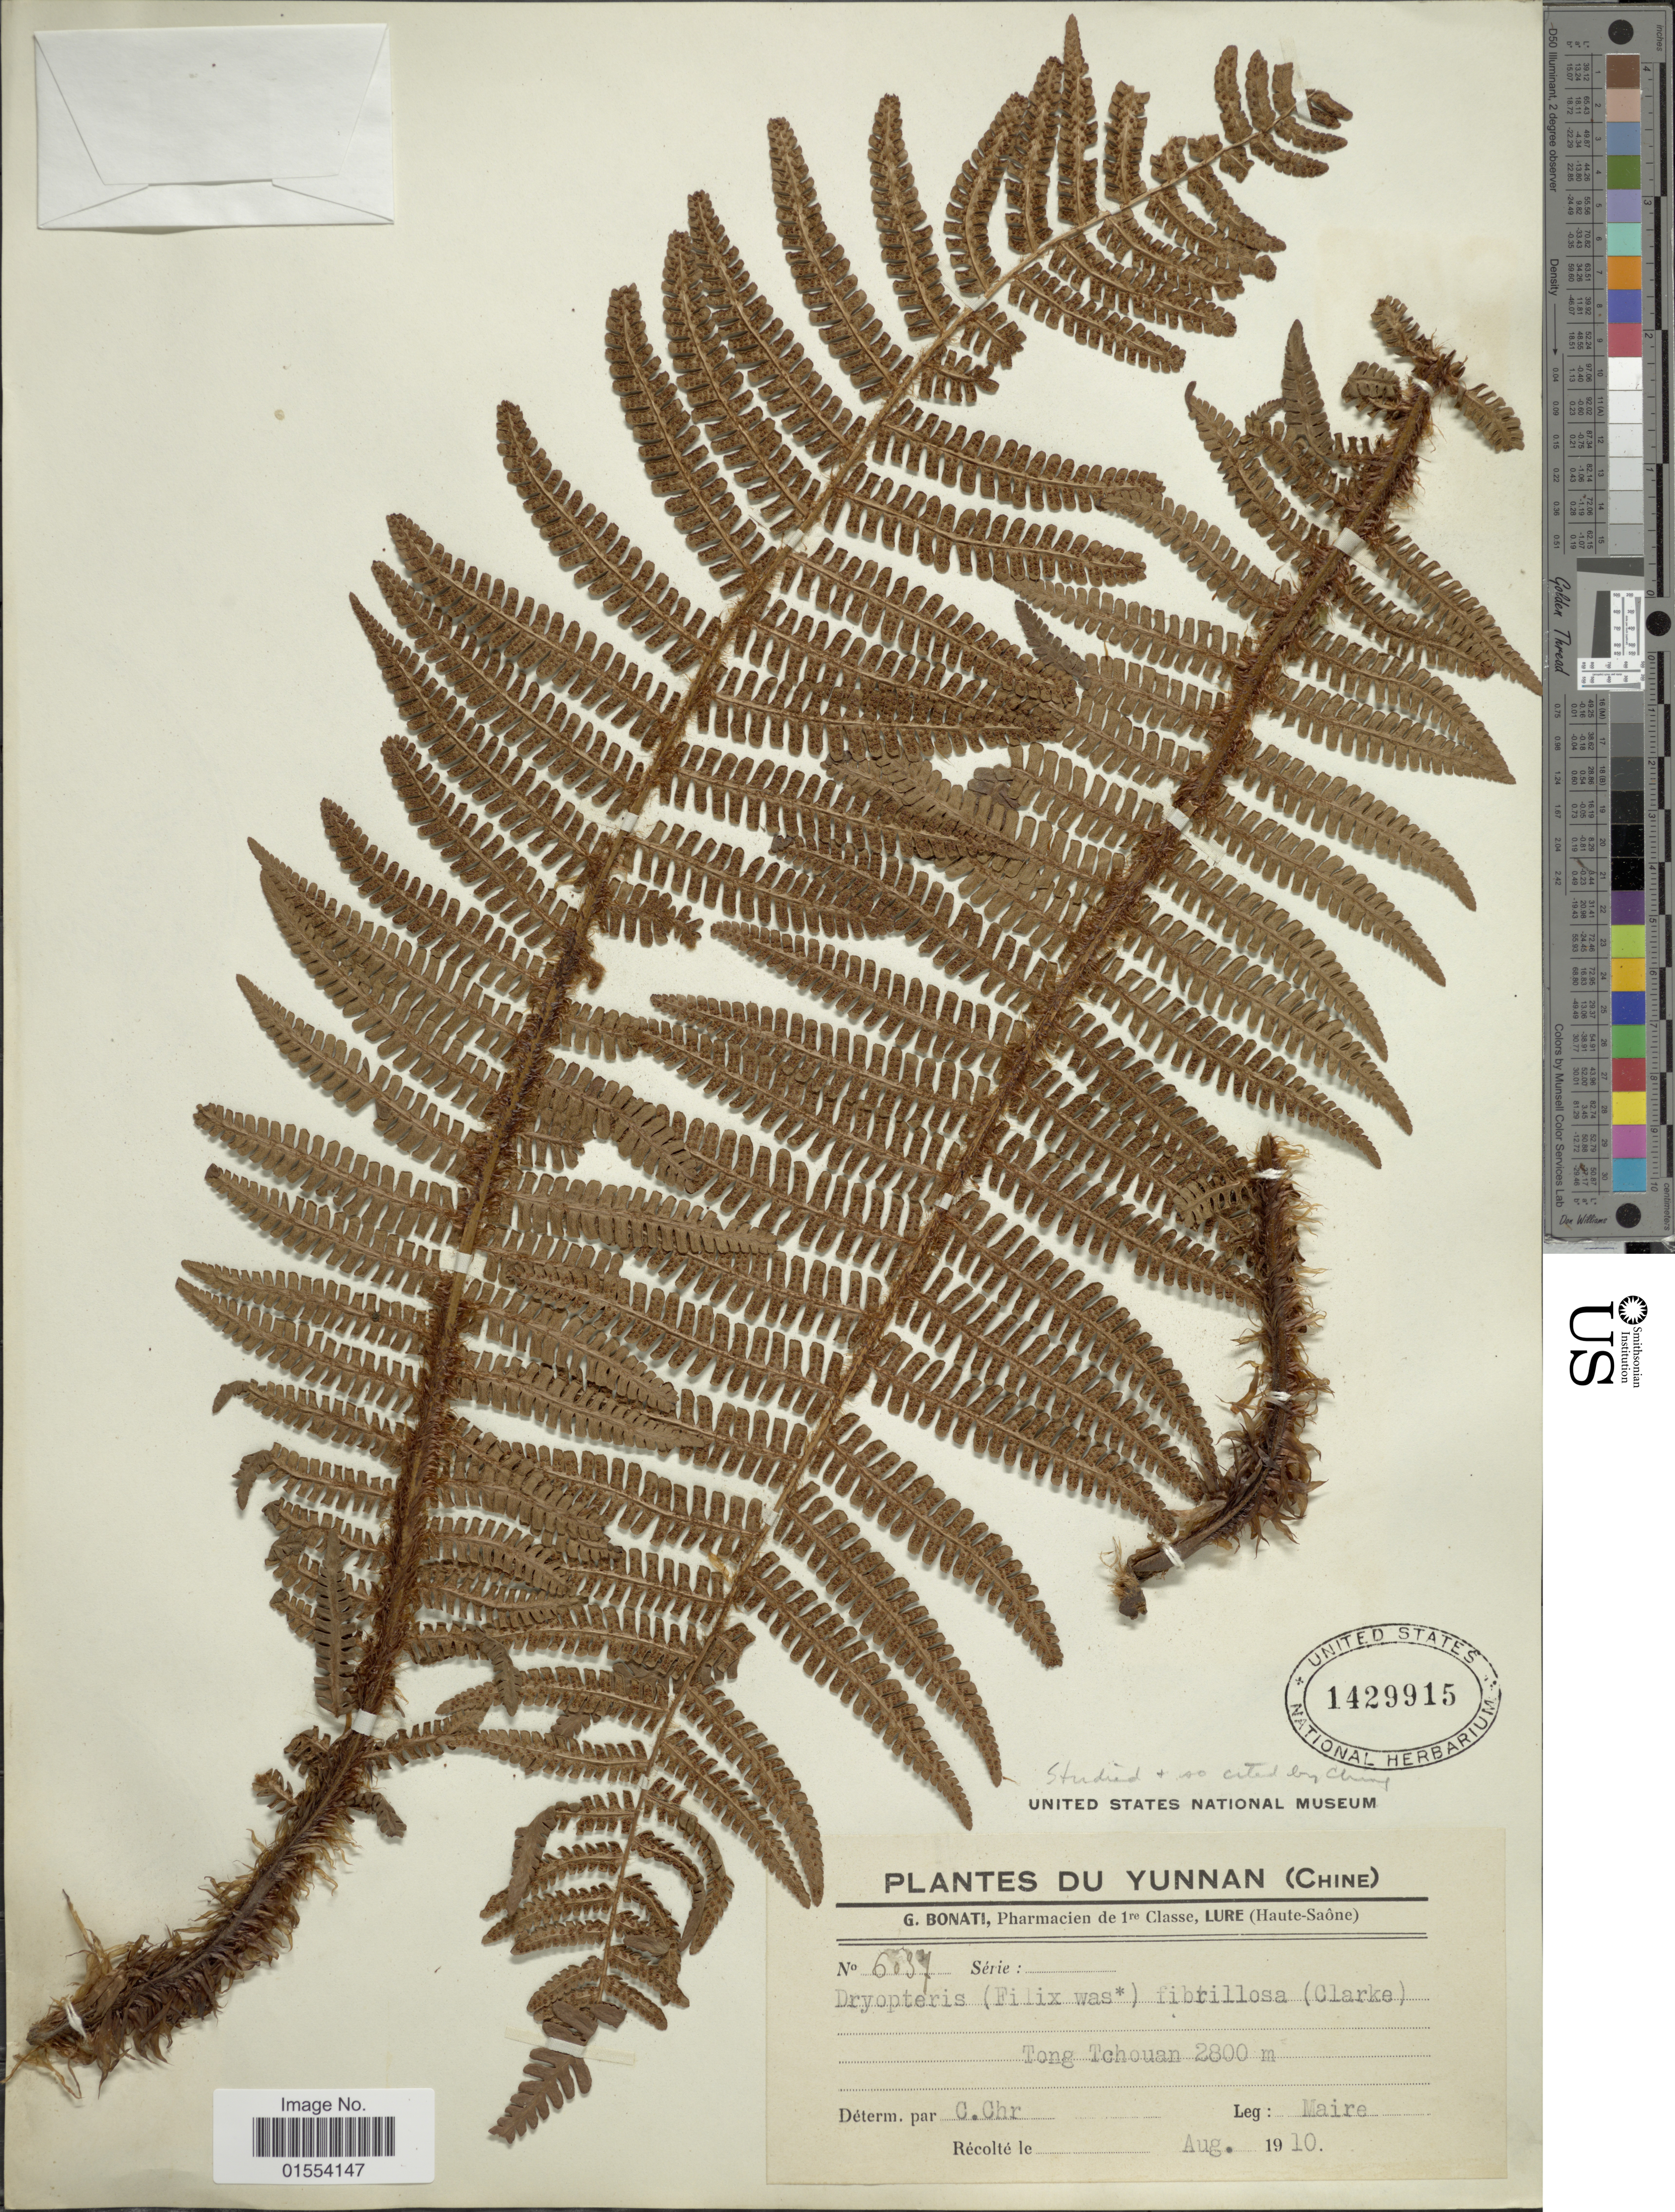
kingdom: Plantae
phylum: Tracheophyta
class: Polypodiopsida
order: Polypodiales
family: Dryopteridaceae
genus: Dryopteris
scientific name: Dryopteris fibrillosa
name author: (Baker) Christ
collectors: Maire, --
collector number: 6037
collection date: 1910-08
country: China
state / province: Yunnan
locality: Yunnan (Chine), Tong Tchouan.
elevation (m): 2800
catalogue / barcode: US 1429915